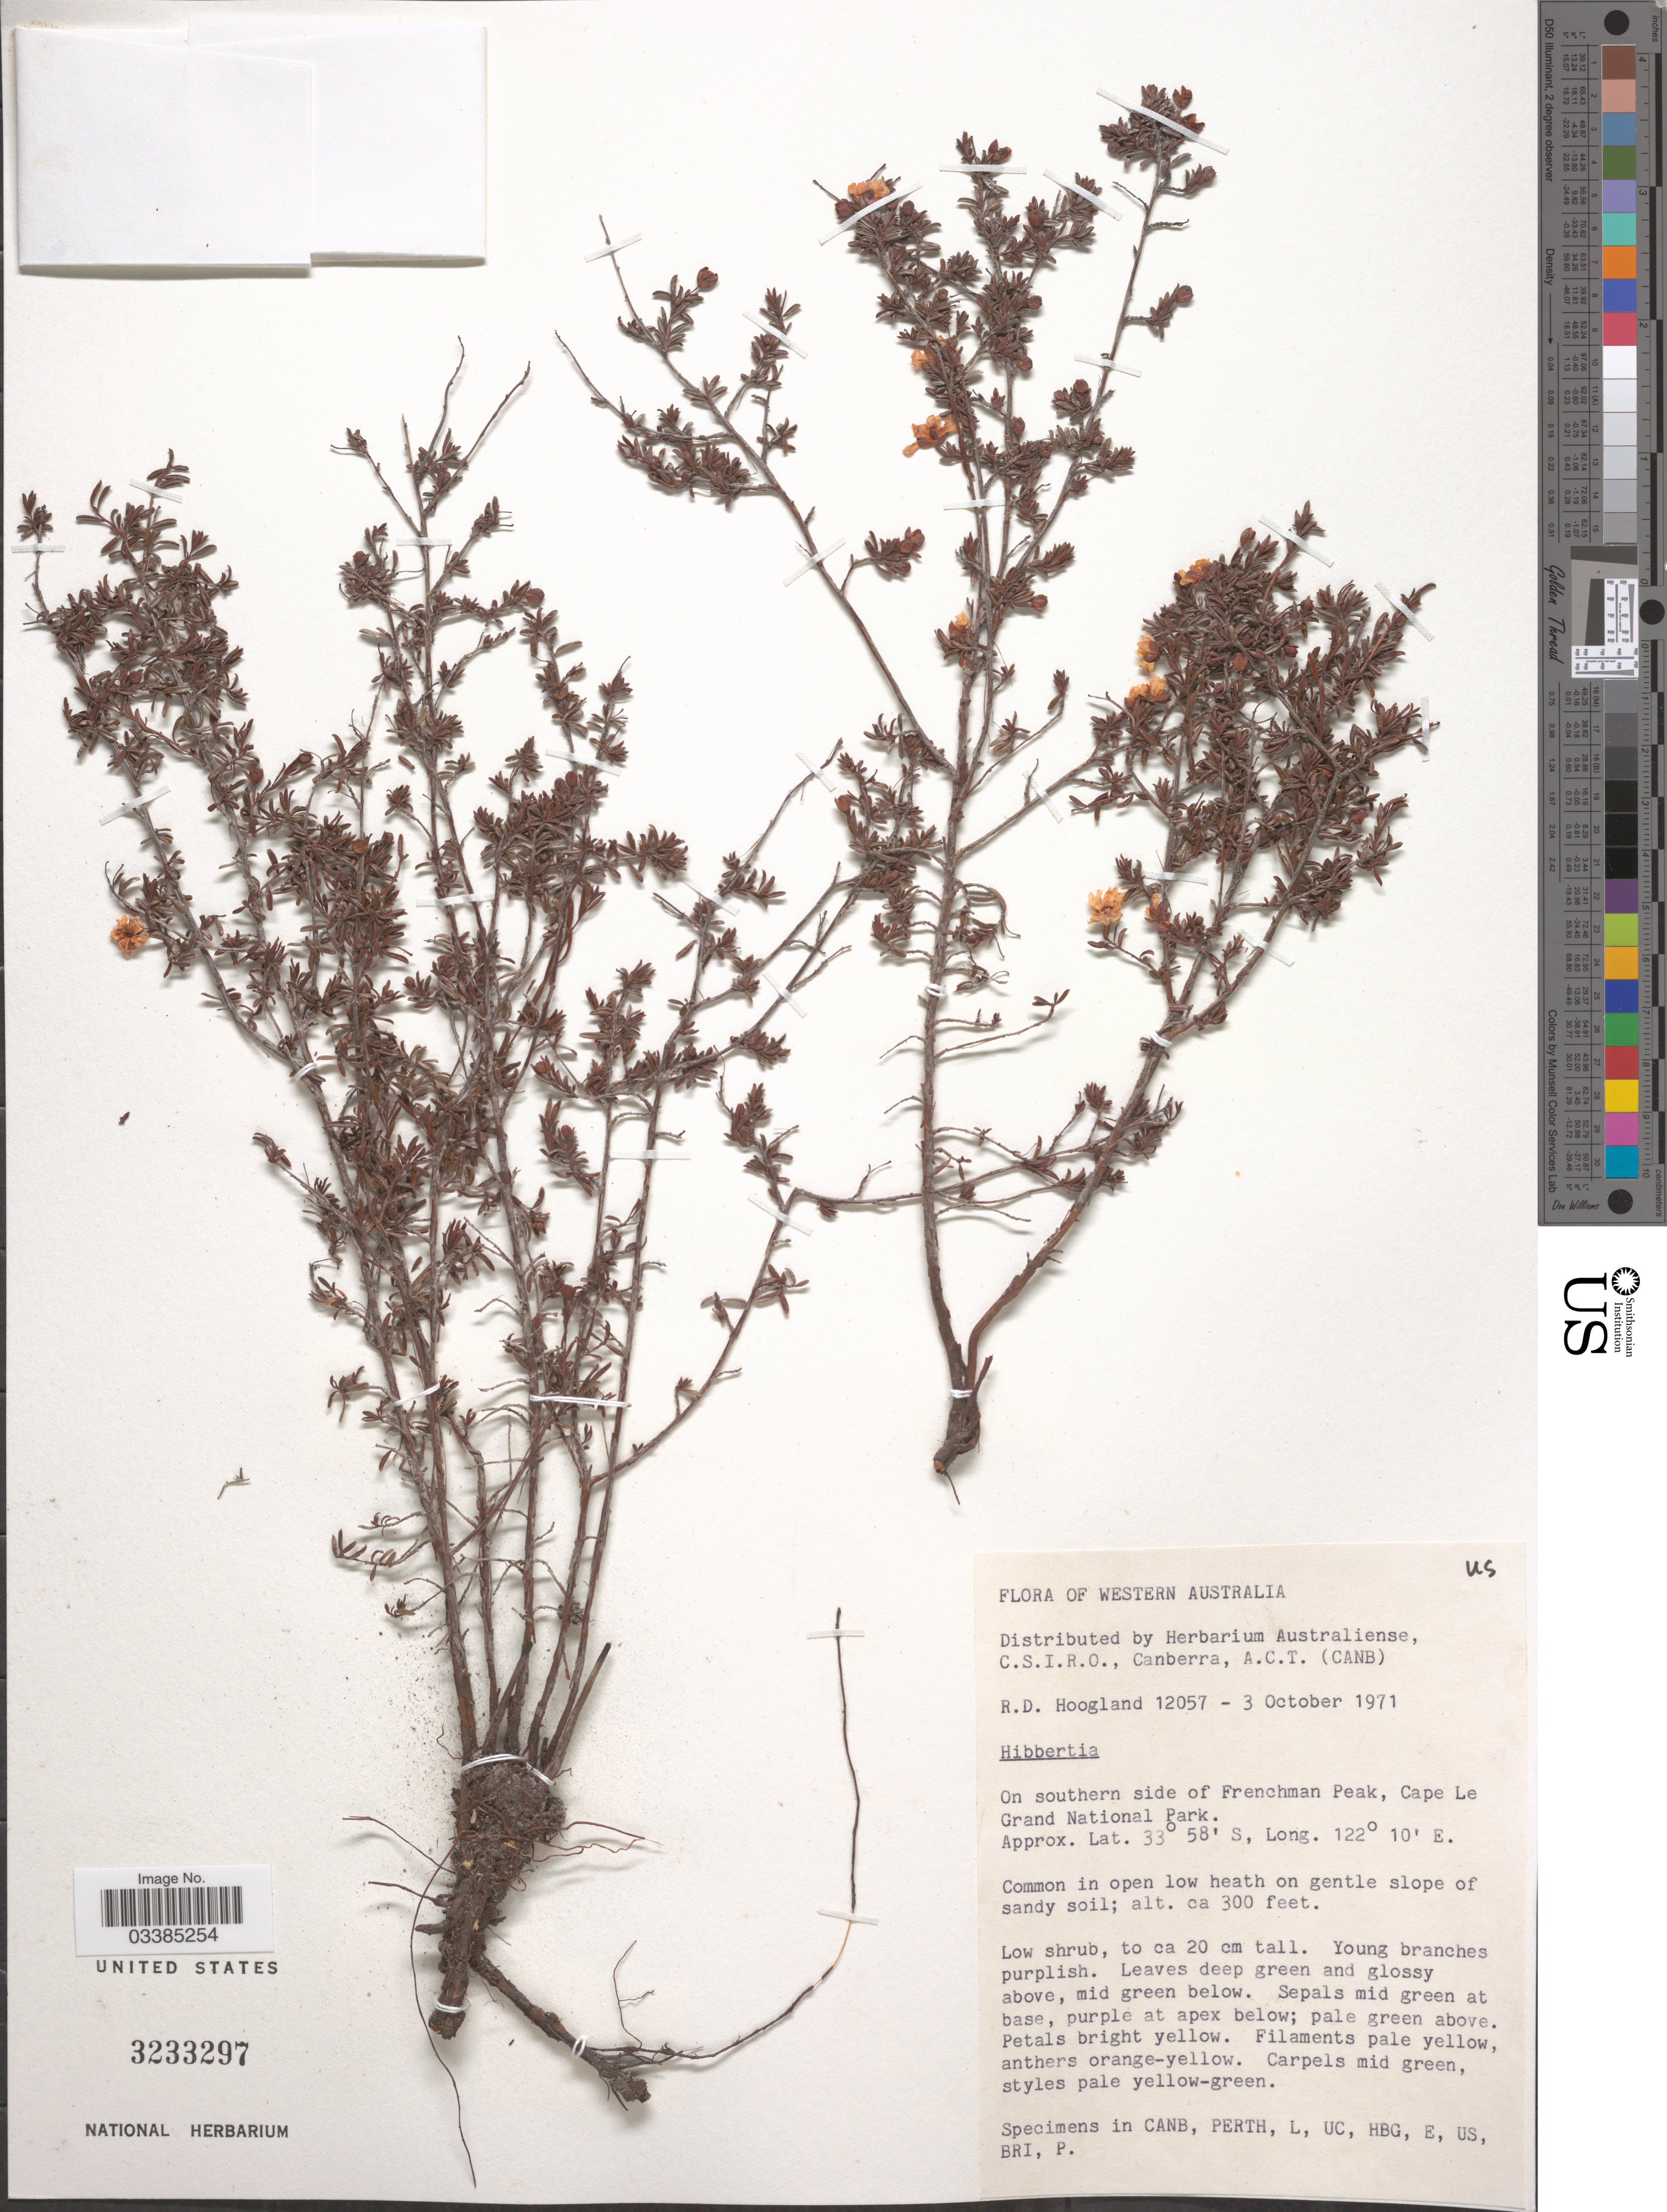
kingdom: Plantae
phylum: Tracheophyta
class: Magnoliopsida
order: Dilleniales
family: Dilleniaceae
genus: Hibbertia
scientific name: Hibbertia sp.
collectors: R. D. Hoogland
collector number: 12057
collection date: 1971-10-03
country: Australia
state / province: Western Australia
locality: On southern side of Frenchman Peak, Cape Le Grand National Park.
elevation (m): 91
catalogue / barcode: US 3233297